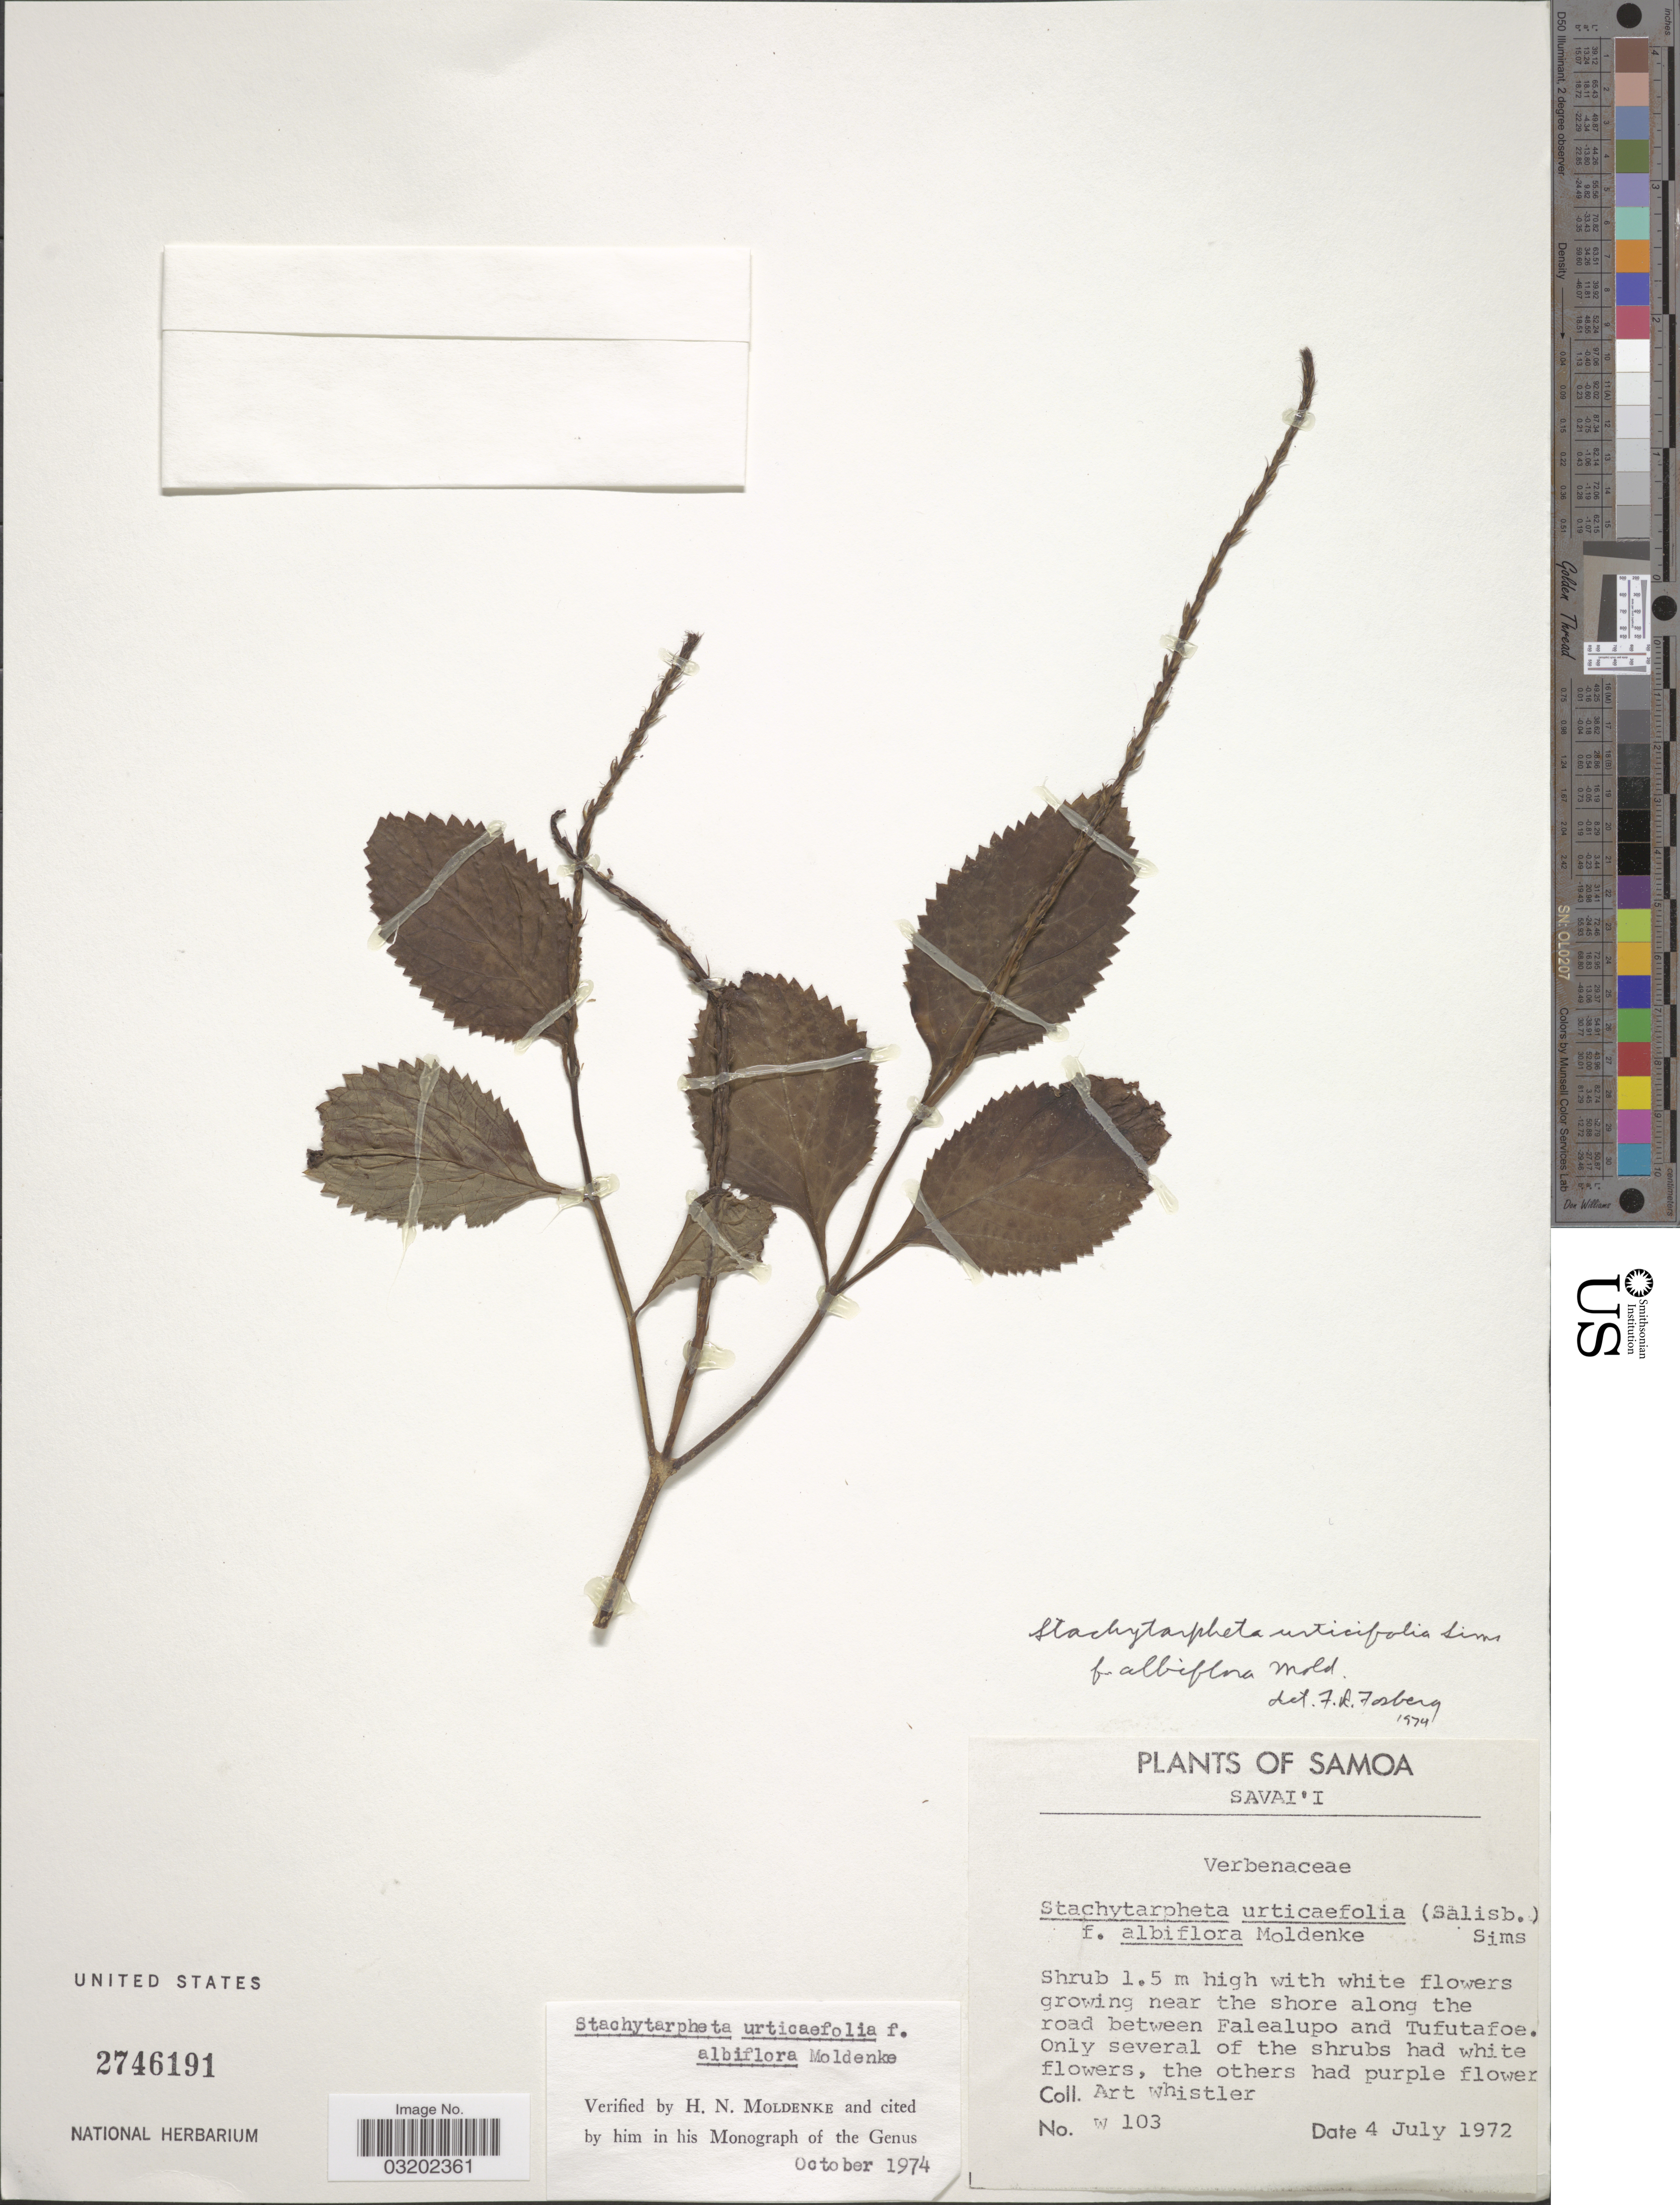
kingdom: Plantae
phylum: Tracheophyta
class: Magnoliopsida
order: Lamiales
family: Verbenaceae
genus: Stachytarpheta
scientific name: Stachytarpheta urticifolia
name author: Sims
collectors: A. Whistler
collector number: W 103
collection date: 1972-07-04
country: Samoa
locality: Savai'i. Growing near the shore along the road between Falealupo and Tufutafoe.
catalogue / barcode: US 2746191